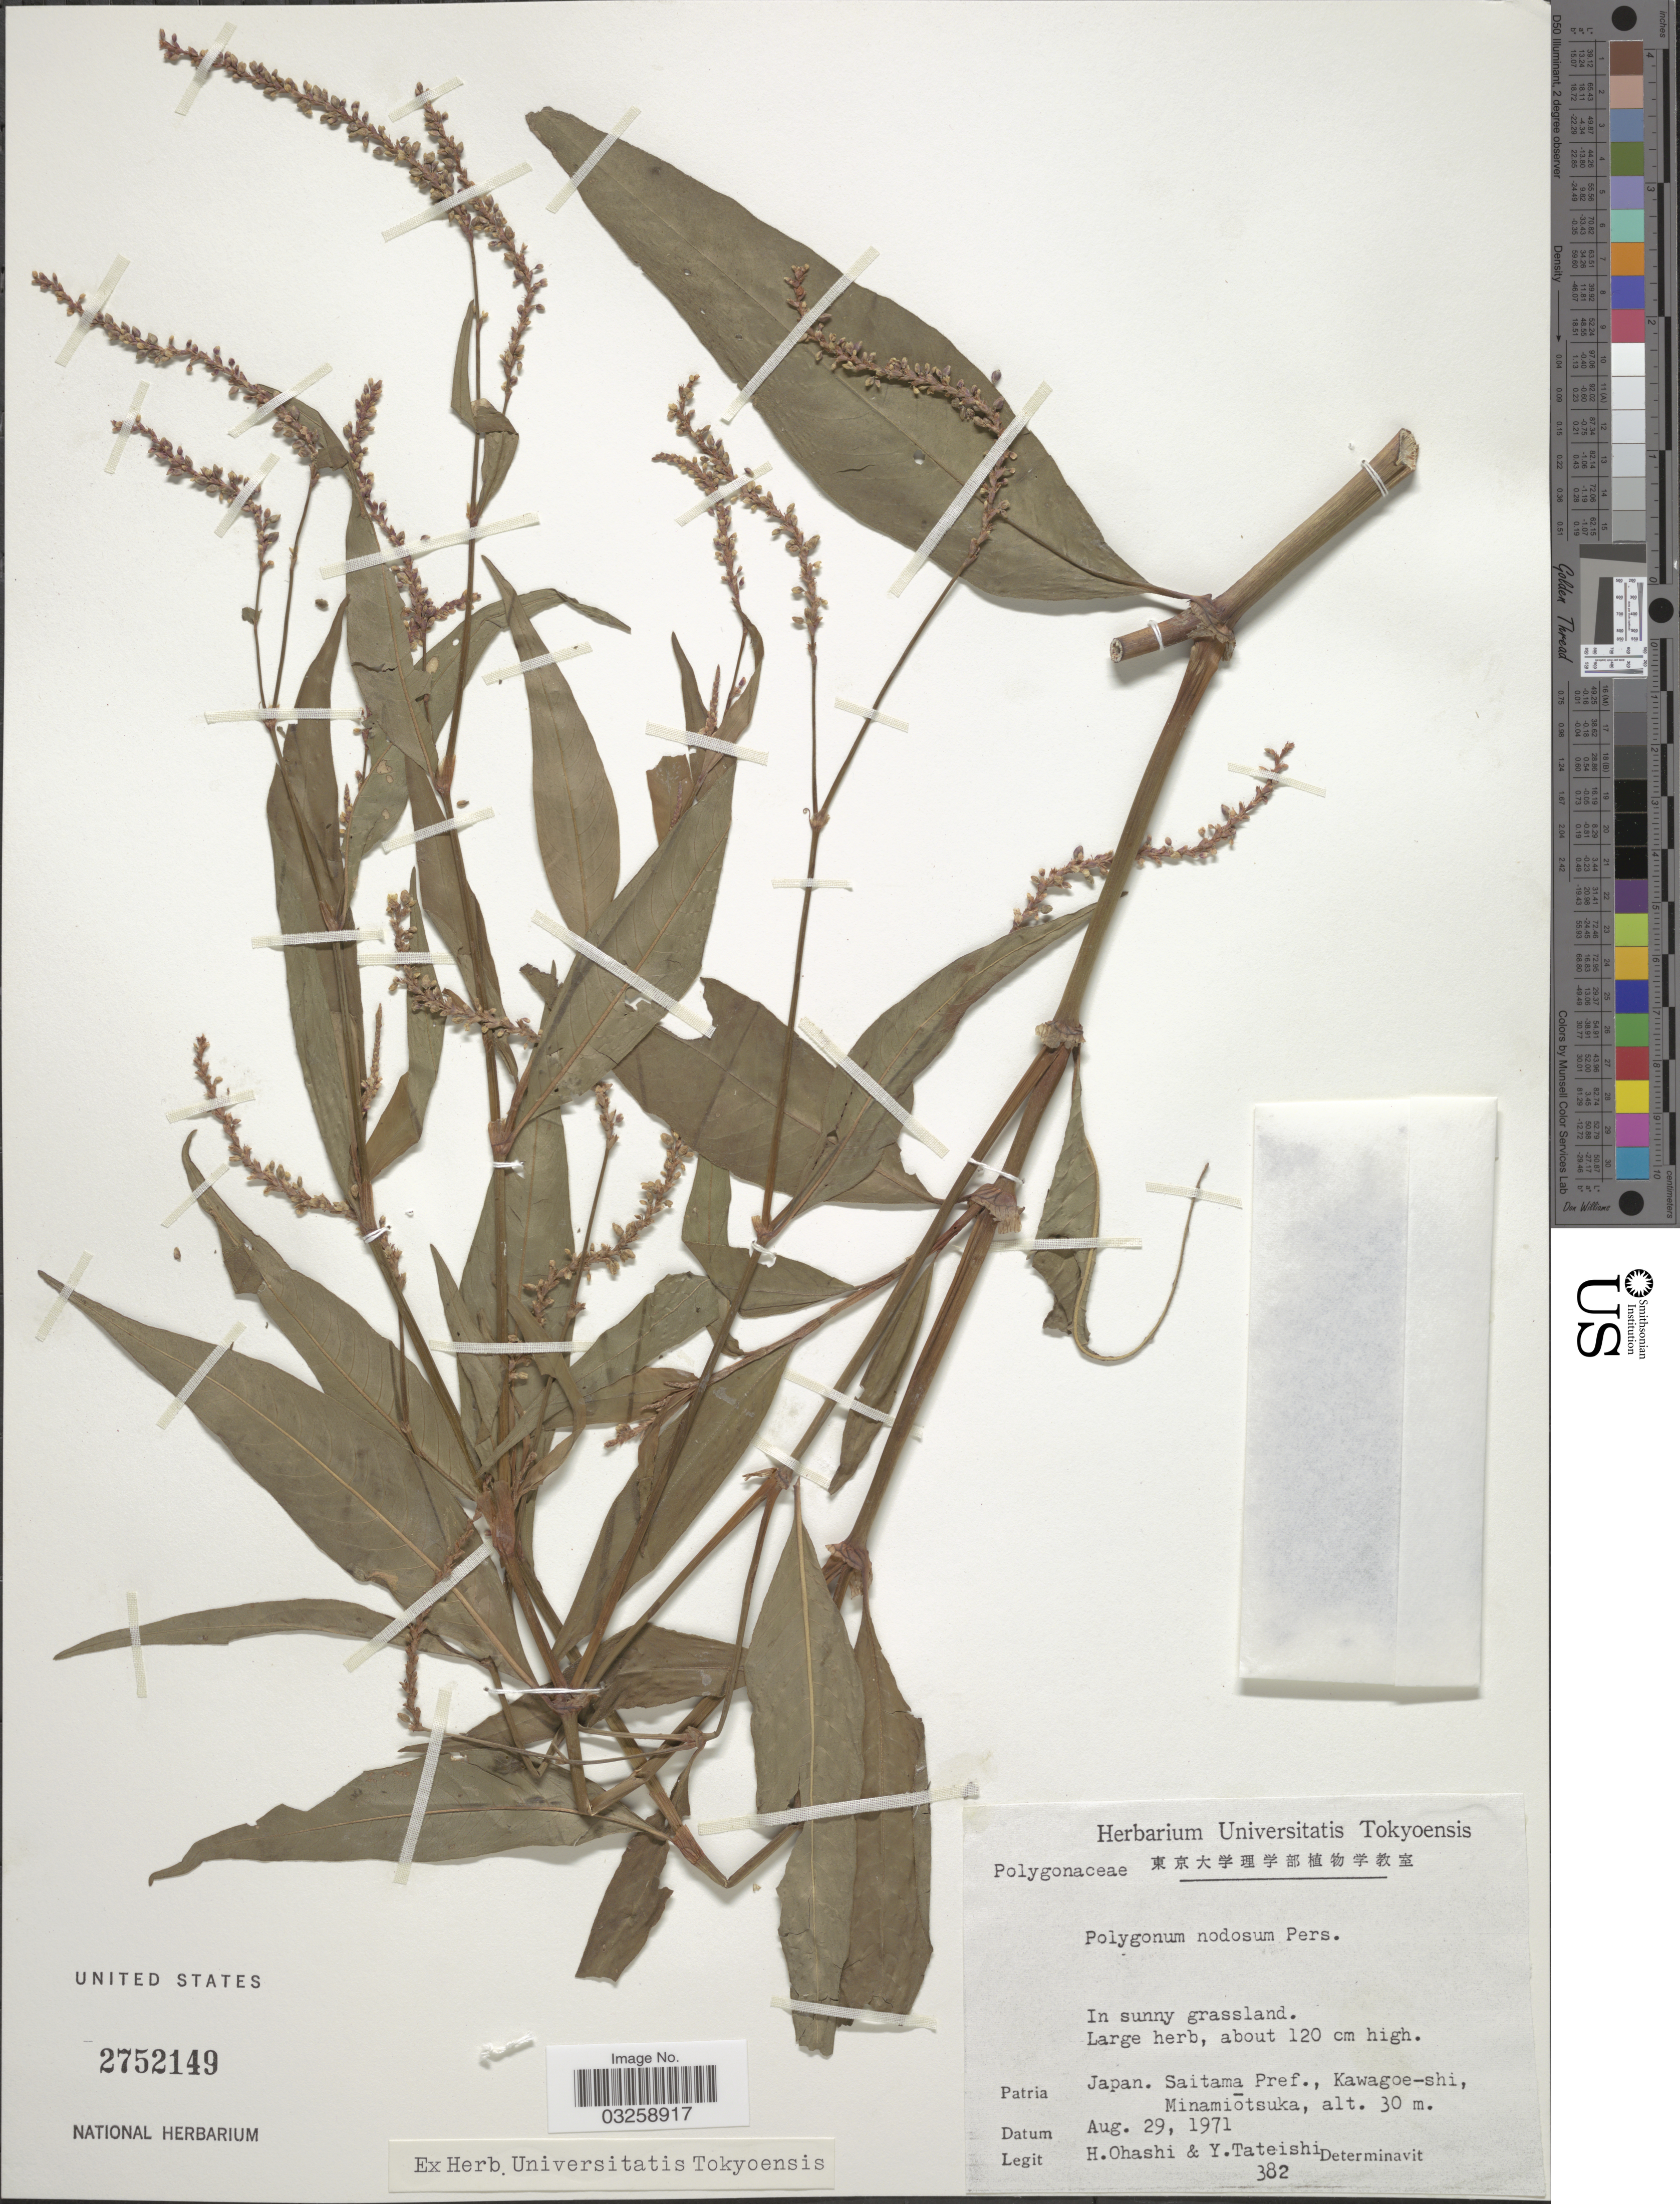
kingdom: Plantae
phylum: Tracheophyta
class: Magnoliopsida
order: Caryophyllales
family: Polygonaceae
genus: Polygonum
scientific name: Polygonum nodosum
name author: Pers.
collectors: H. Ohashi & Y. Tateishi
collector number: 382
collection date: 1971-08-29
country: Japan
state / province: Saitama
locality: Saitama Pref., Kawagoe-shi, Minamiotsuka.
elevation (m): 30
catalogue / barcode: US 2752149